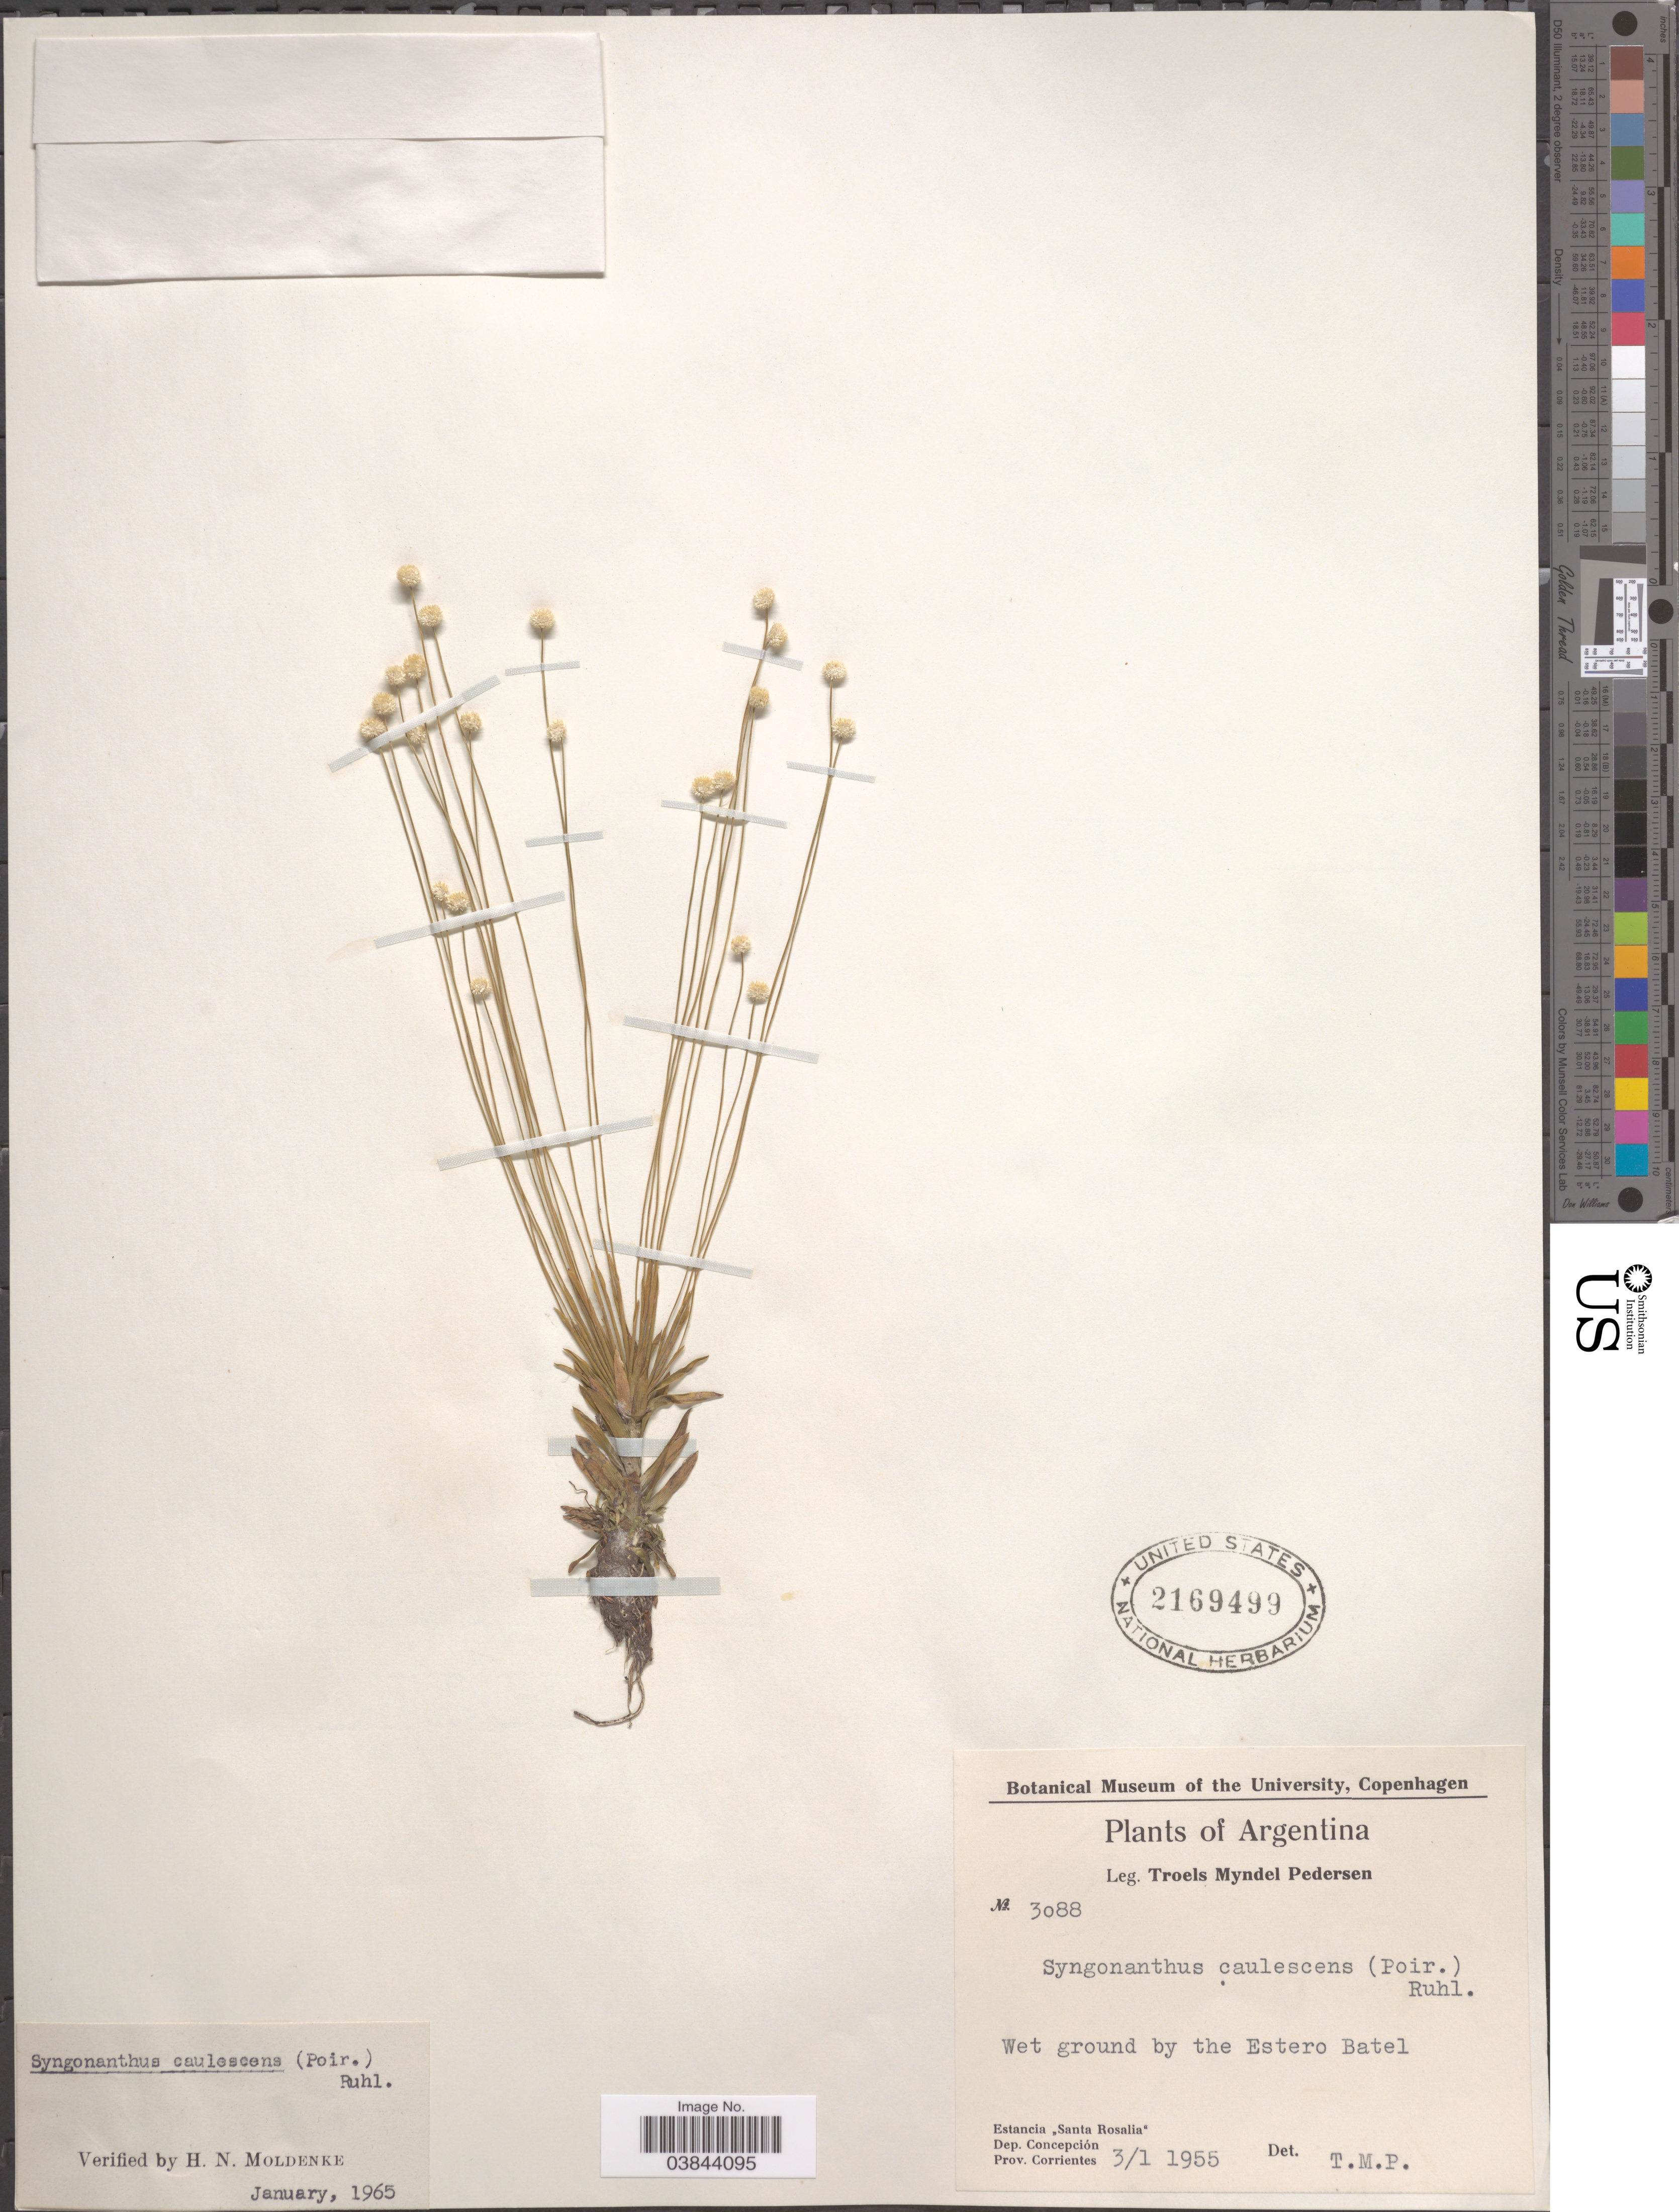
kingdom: Plantae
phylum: Tracheophyta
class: Liliopsida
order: Poales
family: Eriocaulaceae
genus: Syngonanthus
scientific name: Syngonanthus caulescens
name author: (Poir.) Ruhland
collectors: T. Pederson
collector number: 3088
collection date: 1955-01-03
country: Argentina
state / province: Corrientes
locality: Estero Batel. Estancia ,,Santa Rosalia'. Dep. Concepción.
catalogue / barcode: US 2169499